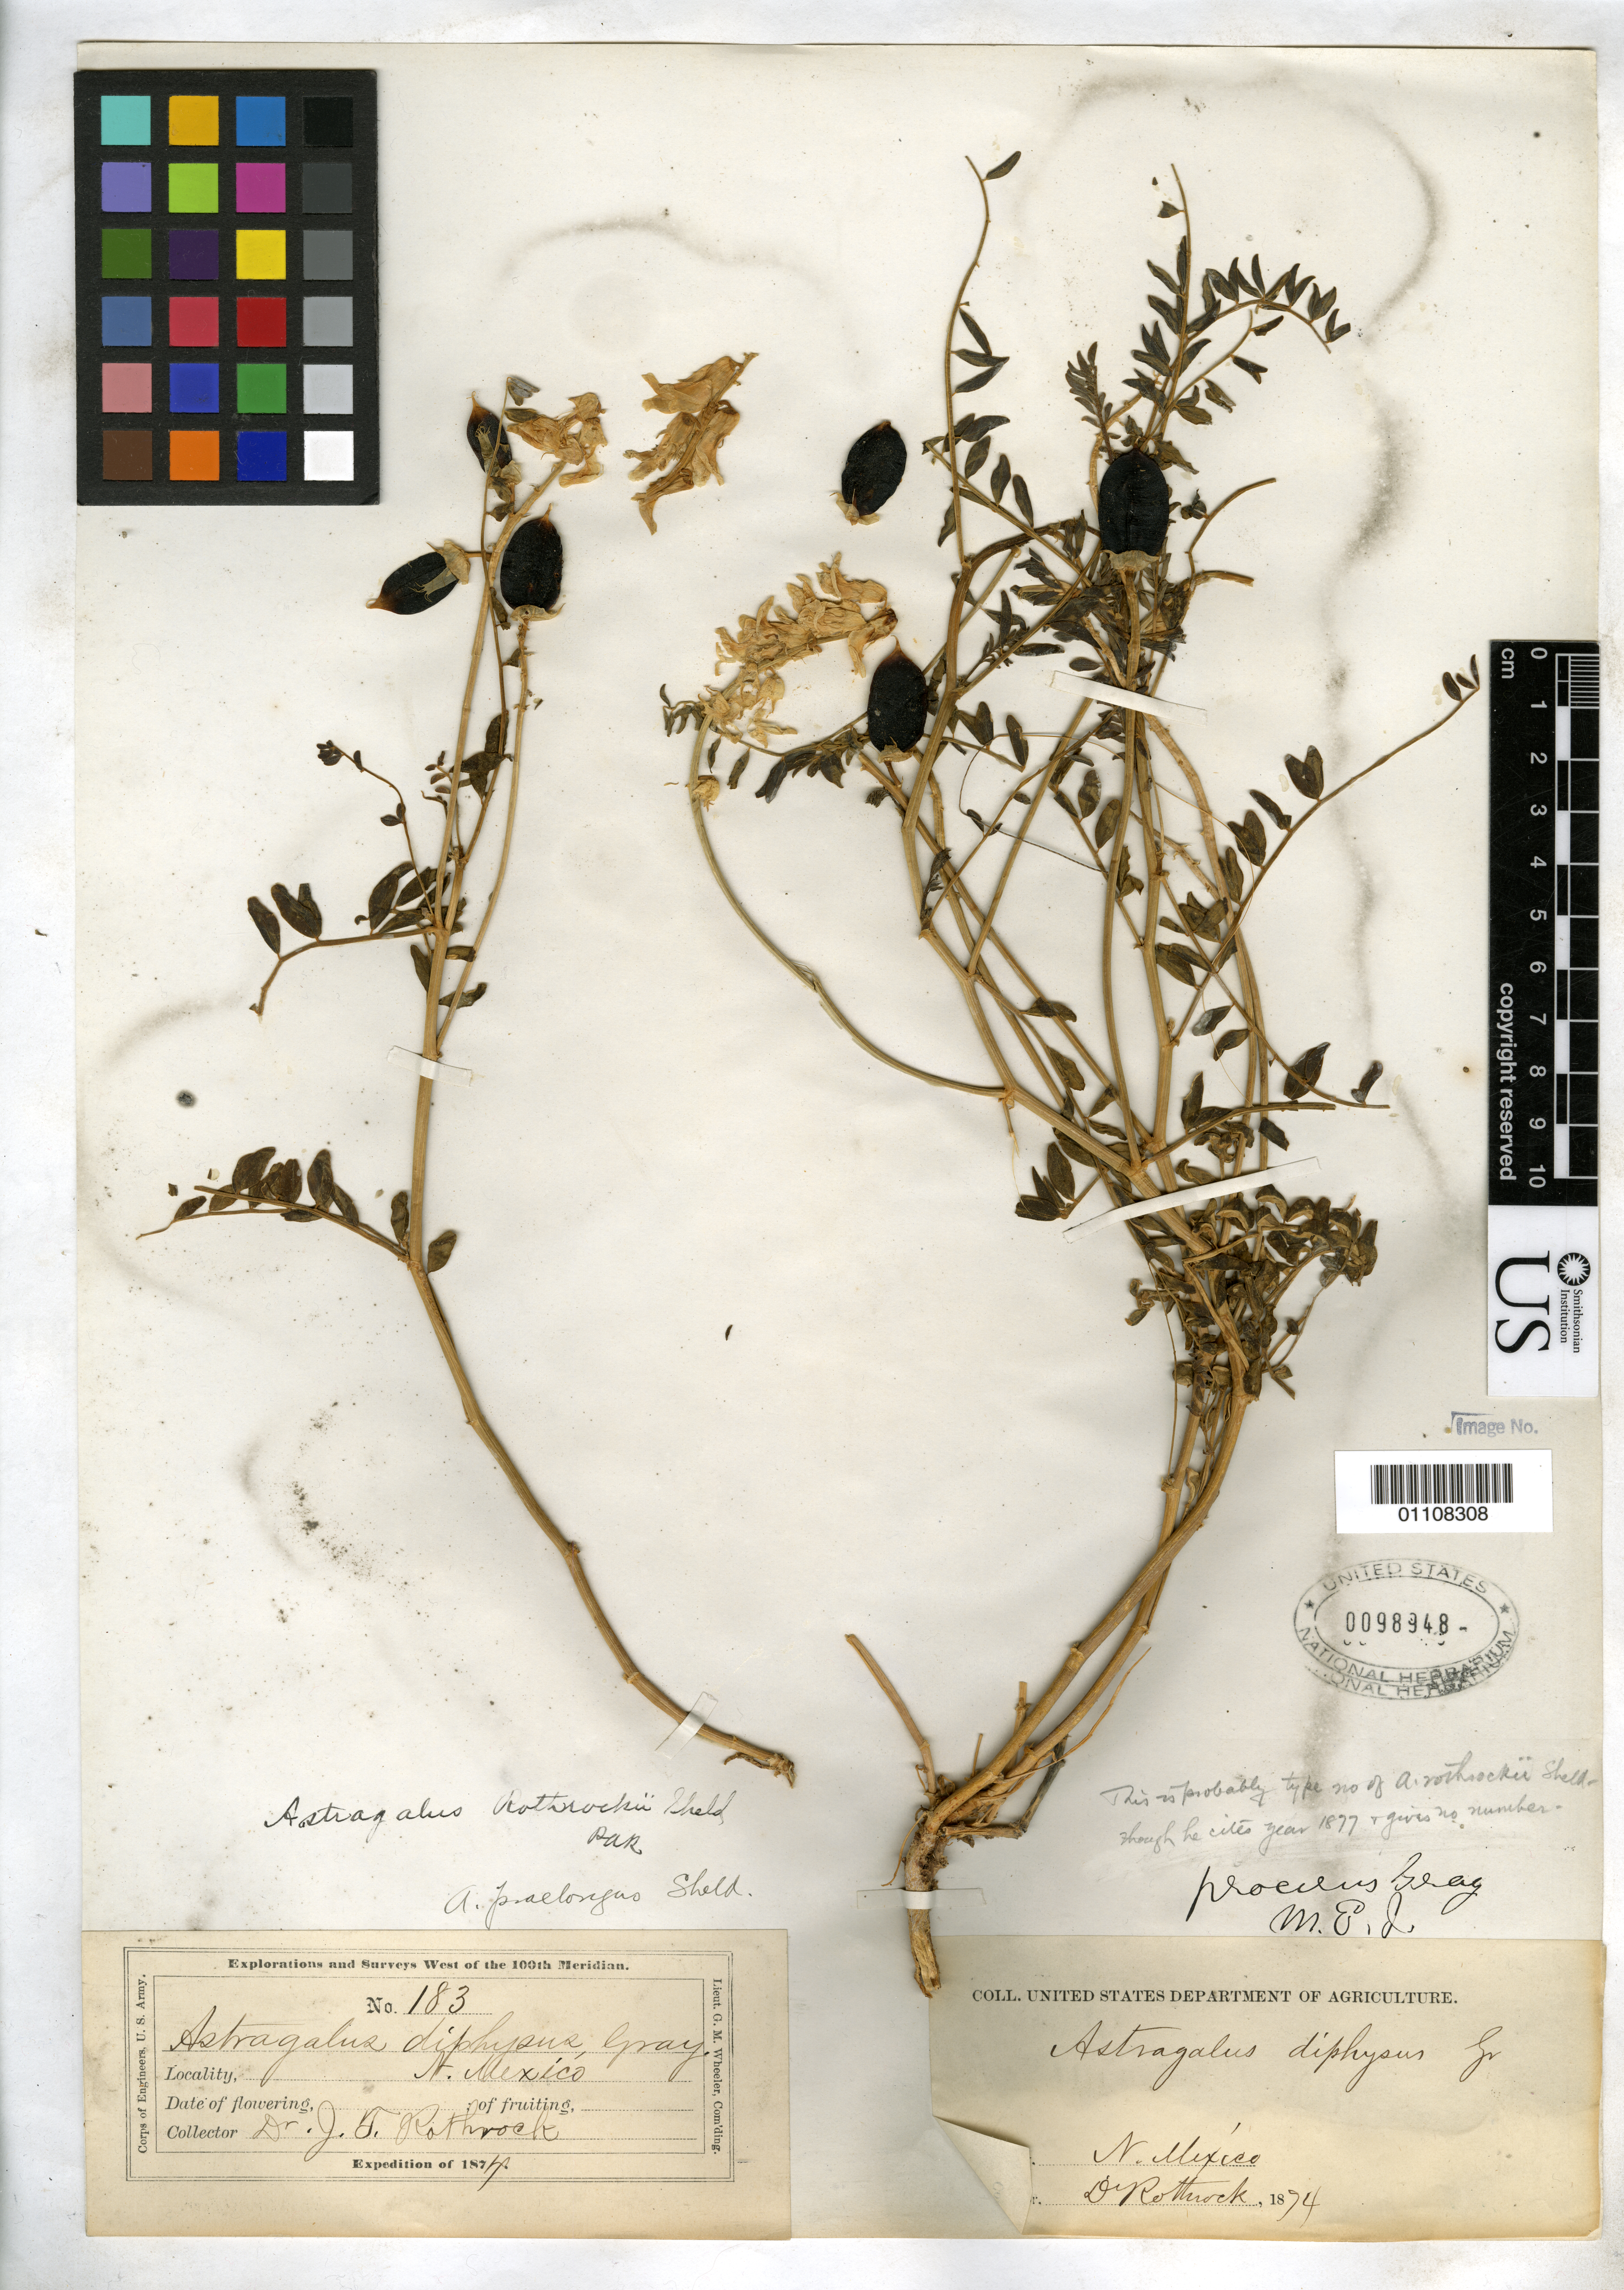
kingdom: Plantae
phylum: Tracheophyta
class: Magnoliopsida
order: Fabales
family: Fabaceae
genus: Astragalus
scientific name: Astragalus rothrockii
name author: E. Sheld.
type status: Possible Syntype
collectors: J. T. Rothrock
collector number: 183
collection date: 1874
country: United States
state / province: New Mexico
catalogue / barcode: US 98948